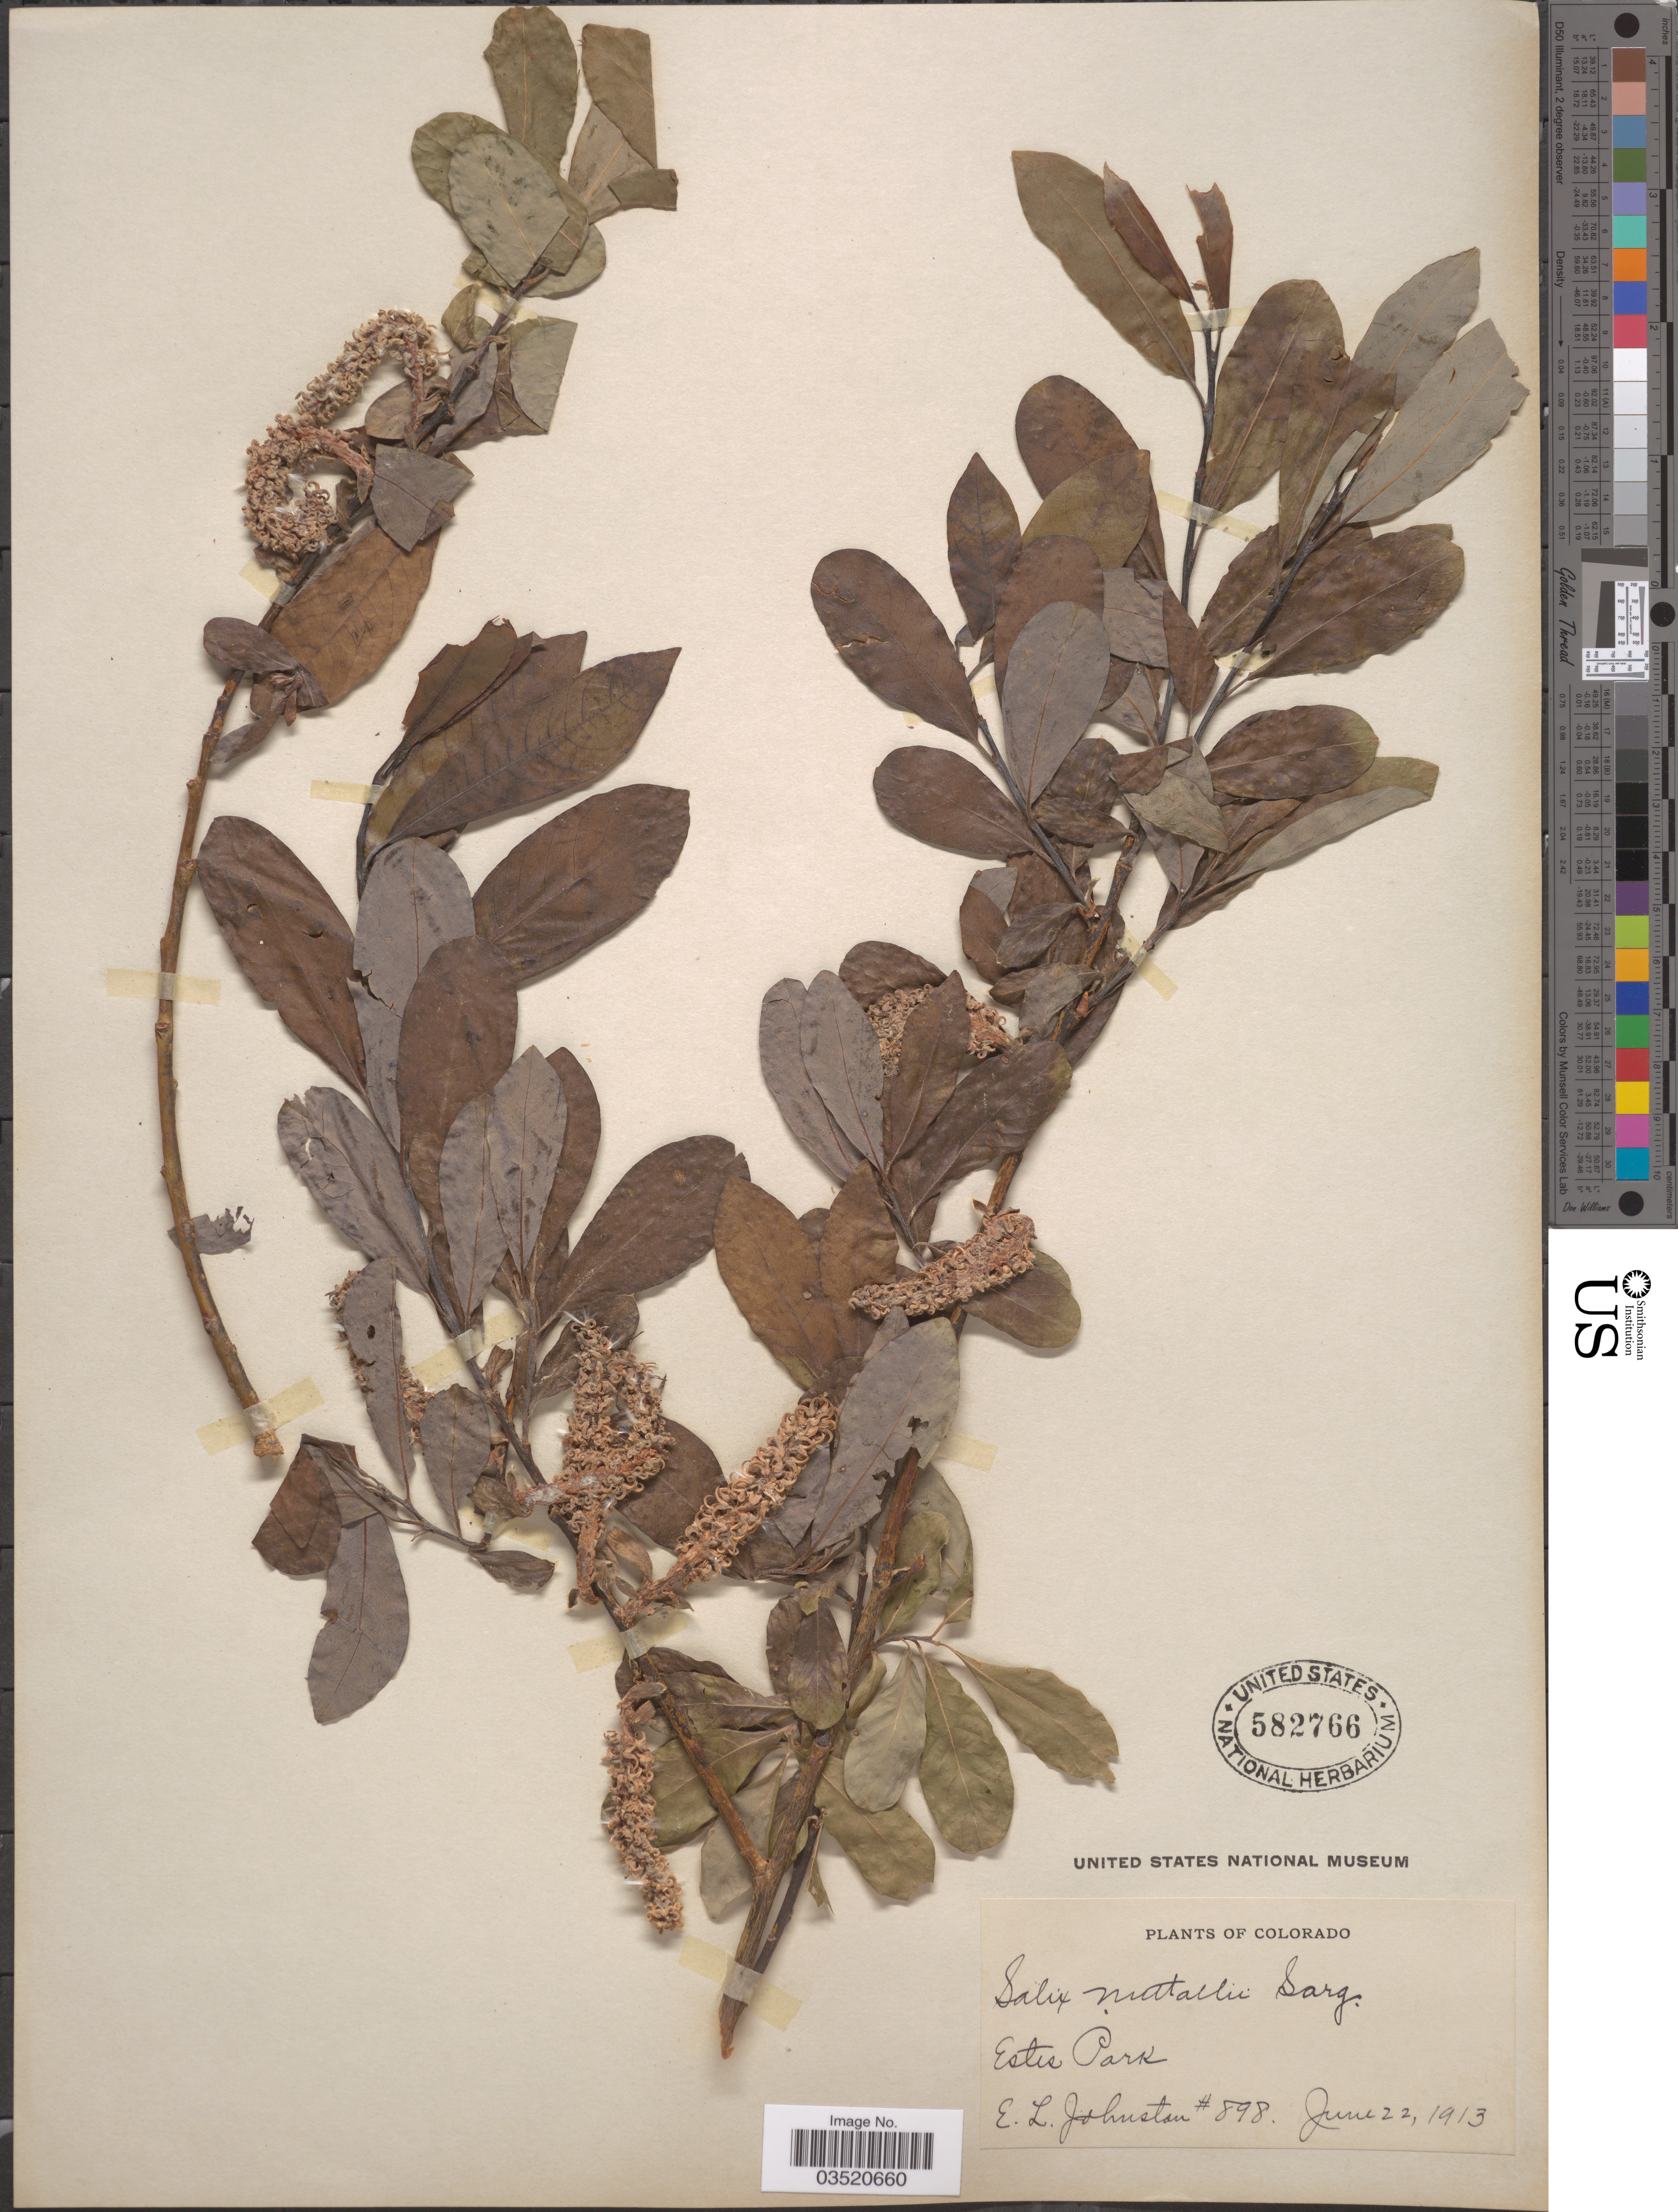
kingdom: Plantae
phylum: Tracheophyta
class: Magnoliopsida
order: Malpighiales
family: Salicaceae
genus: Salix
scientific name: Salix scouleriana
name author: Barratt ex Hook.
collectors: E. L. Johnston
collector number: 898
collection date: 1913-06-22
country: United States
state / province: Colorado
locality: Estes Park.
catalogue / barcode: US 582766